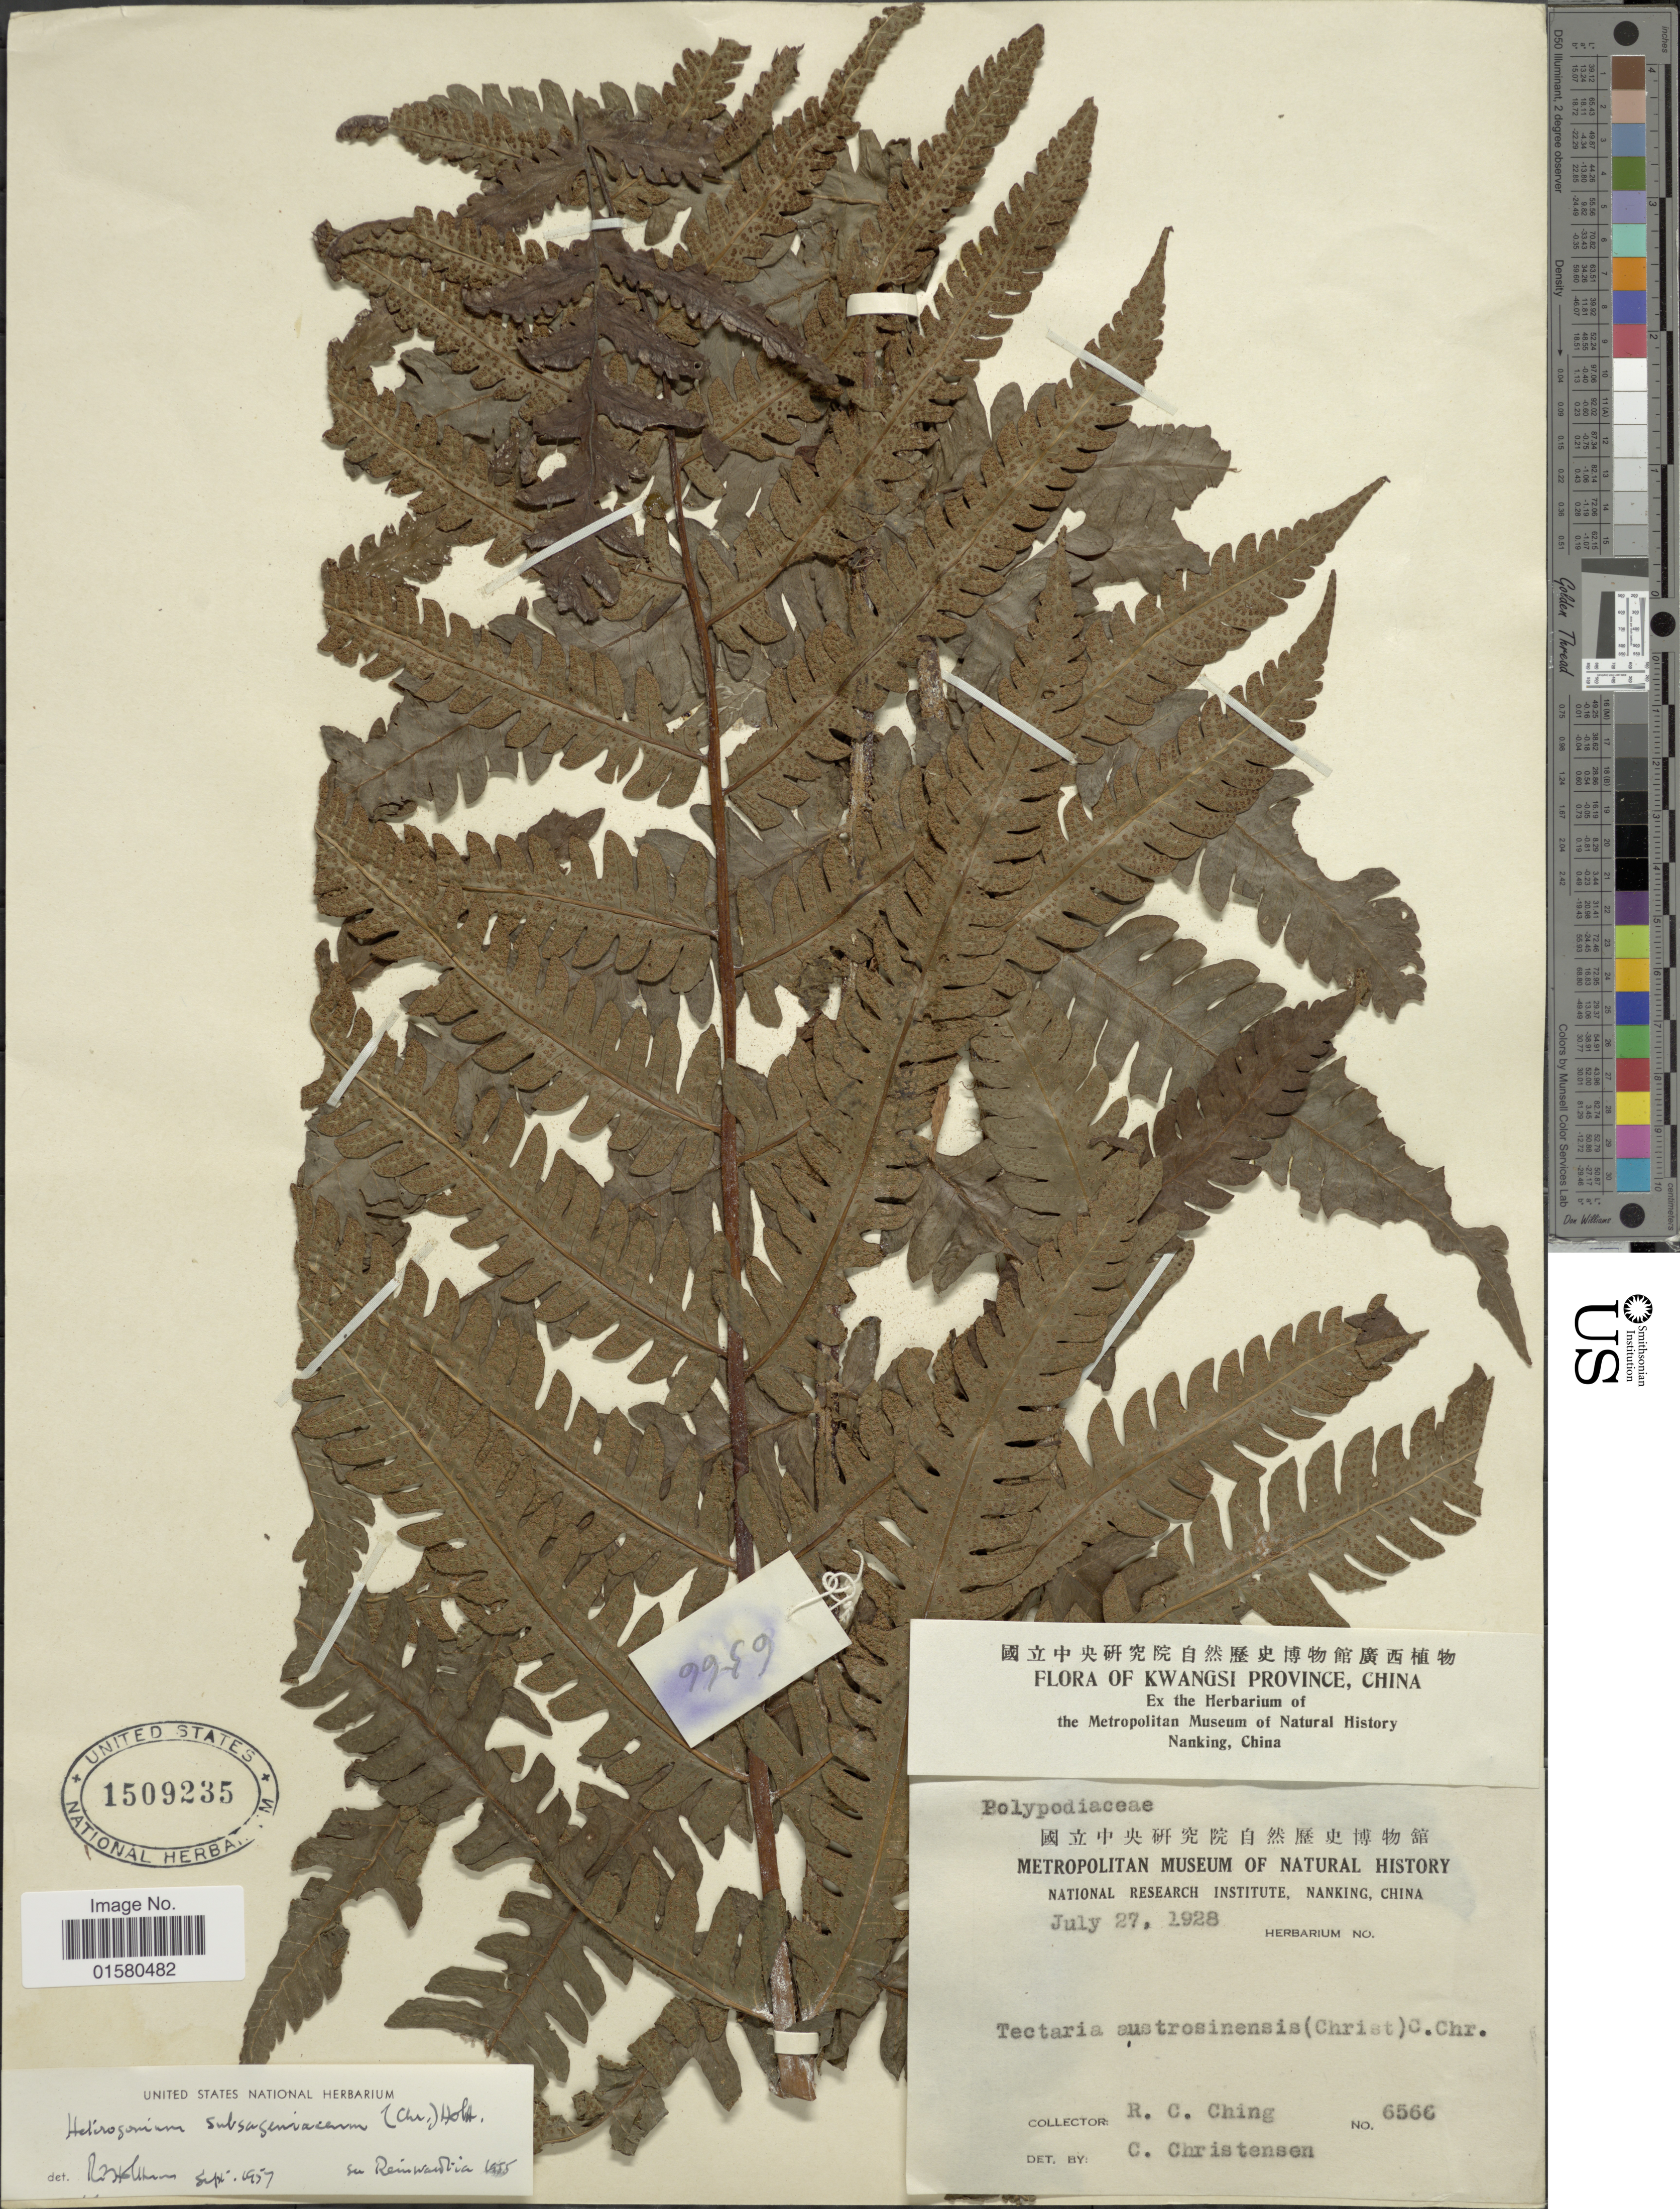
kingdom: Plantae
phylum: Tracheophyta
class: Polypodiopsida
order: Polypodiales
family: Tectariaceae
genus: Tectaria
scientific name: Tectaria subsageniacea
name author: (Christ) Christenh.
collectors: R. C. Ching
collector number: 6566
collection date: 1928-07-27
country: China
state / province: Guangxi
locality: Kwangsi Province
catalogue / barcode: US 1509235